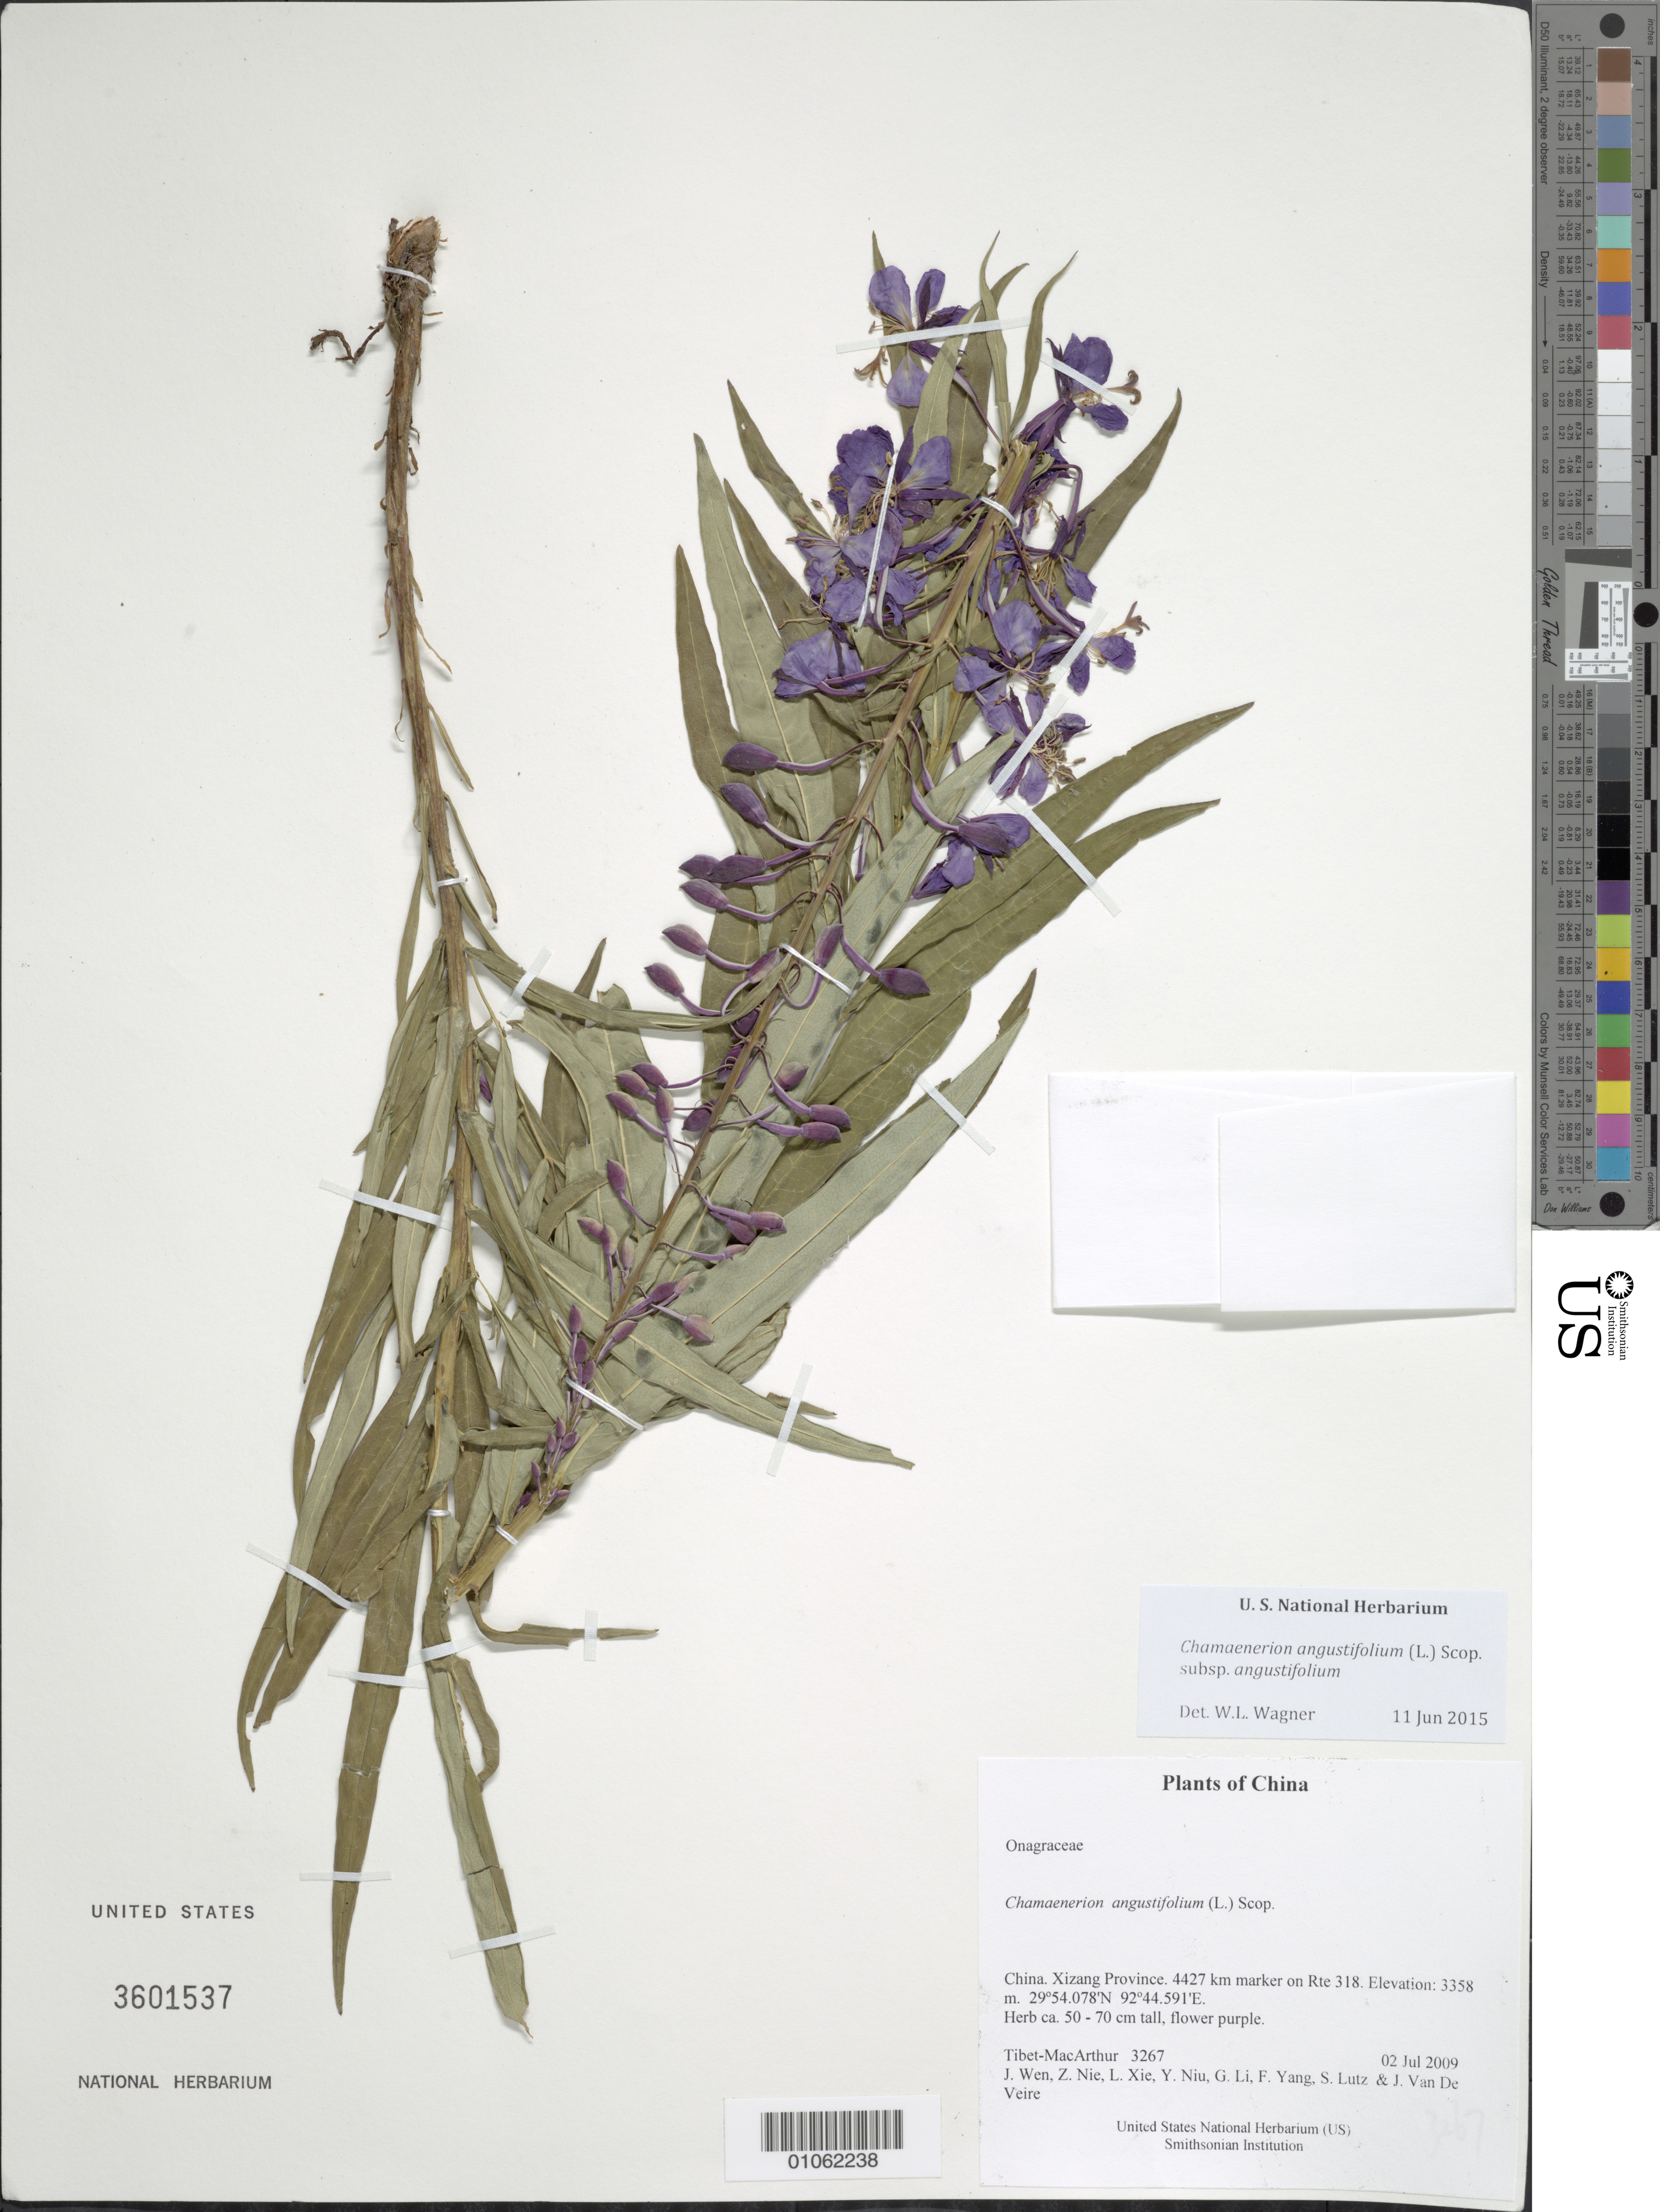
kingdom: Plantae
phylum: Tracheophyta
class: Magnoliopsida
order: Myrtales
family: Onagraceae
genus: Chamaenerion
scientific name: Chamaenerion angustifolium subsp. angustifolium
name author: (L.) Scop.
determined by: Wagner, W. L., (BOT), Smithsonian Institution - National Museum of Natural History (UNITED STATES)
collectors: Tibet-MacArthur, J. Wen, Z. Nie, L. Xie, Y. Niu, G. Li, F. Yang, S. Lutz & J. Van De Veire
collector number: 3267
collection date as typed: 02 Jul 2009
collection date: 2009-07-02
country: China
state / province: Xizang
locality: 4427 km marker on Rte 318.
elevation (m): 3358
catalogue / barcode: US 3601537